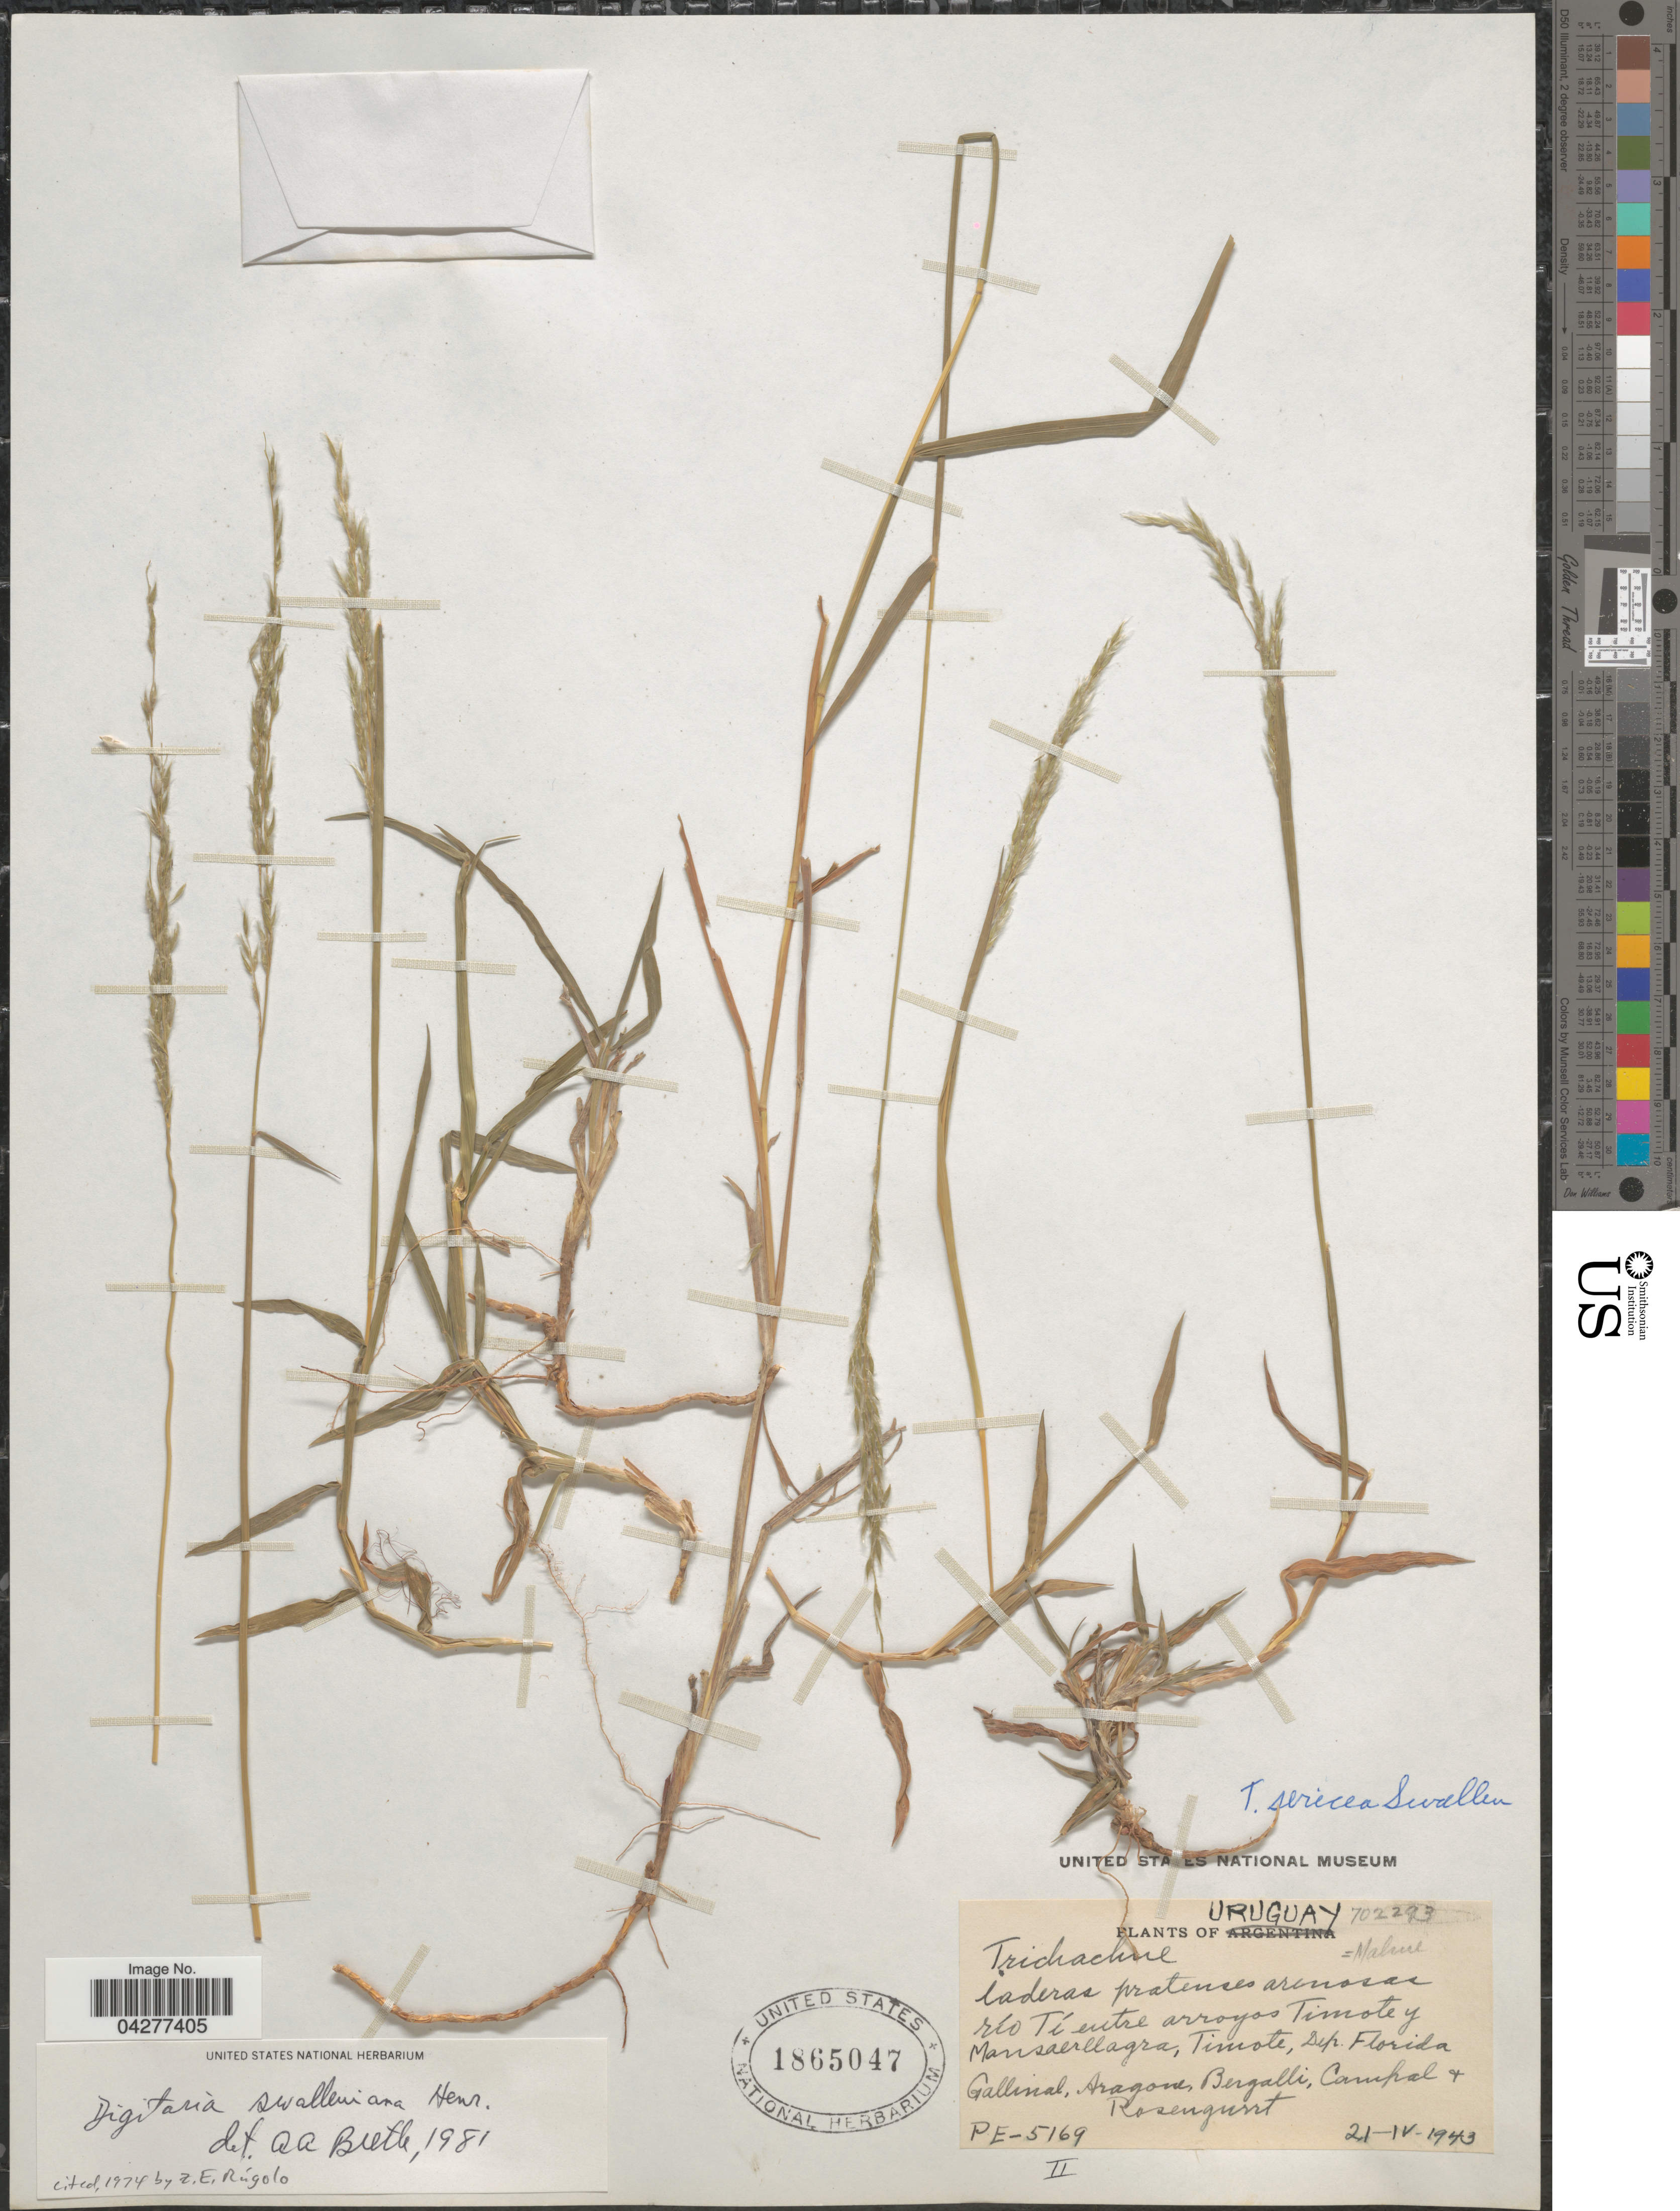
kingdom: Plantae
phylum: Tracheophyta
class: Liliopsida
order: Poales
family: Poaceae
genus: Digitaria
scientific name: Digitaria swalleniana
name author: Henr.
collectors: -. Gallinal, -- Aragone, -- Bergalli, -- Campal & Rosengurtt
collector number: PE-5169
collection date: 1942-04-21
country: Uruguay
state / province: Florida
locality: Ladera pratenses arenosas. Río Tí entre arroyos Timote y Mansavillagra, Timote, Dep. Florida.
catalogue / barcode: US 1865047